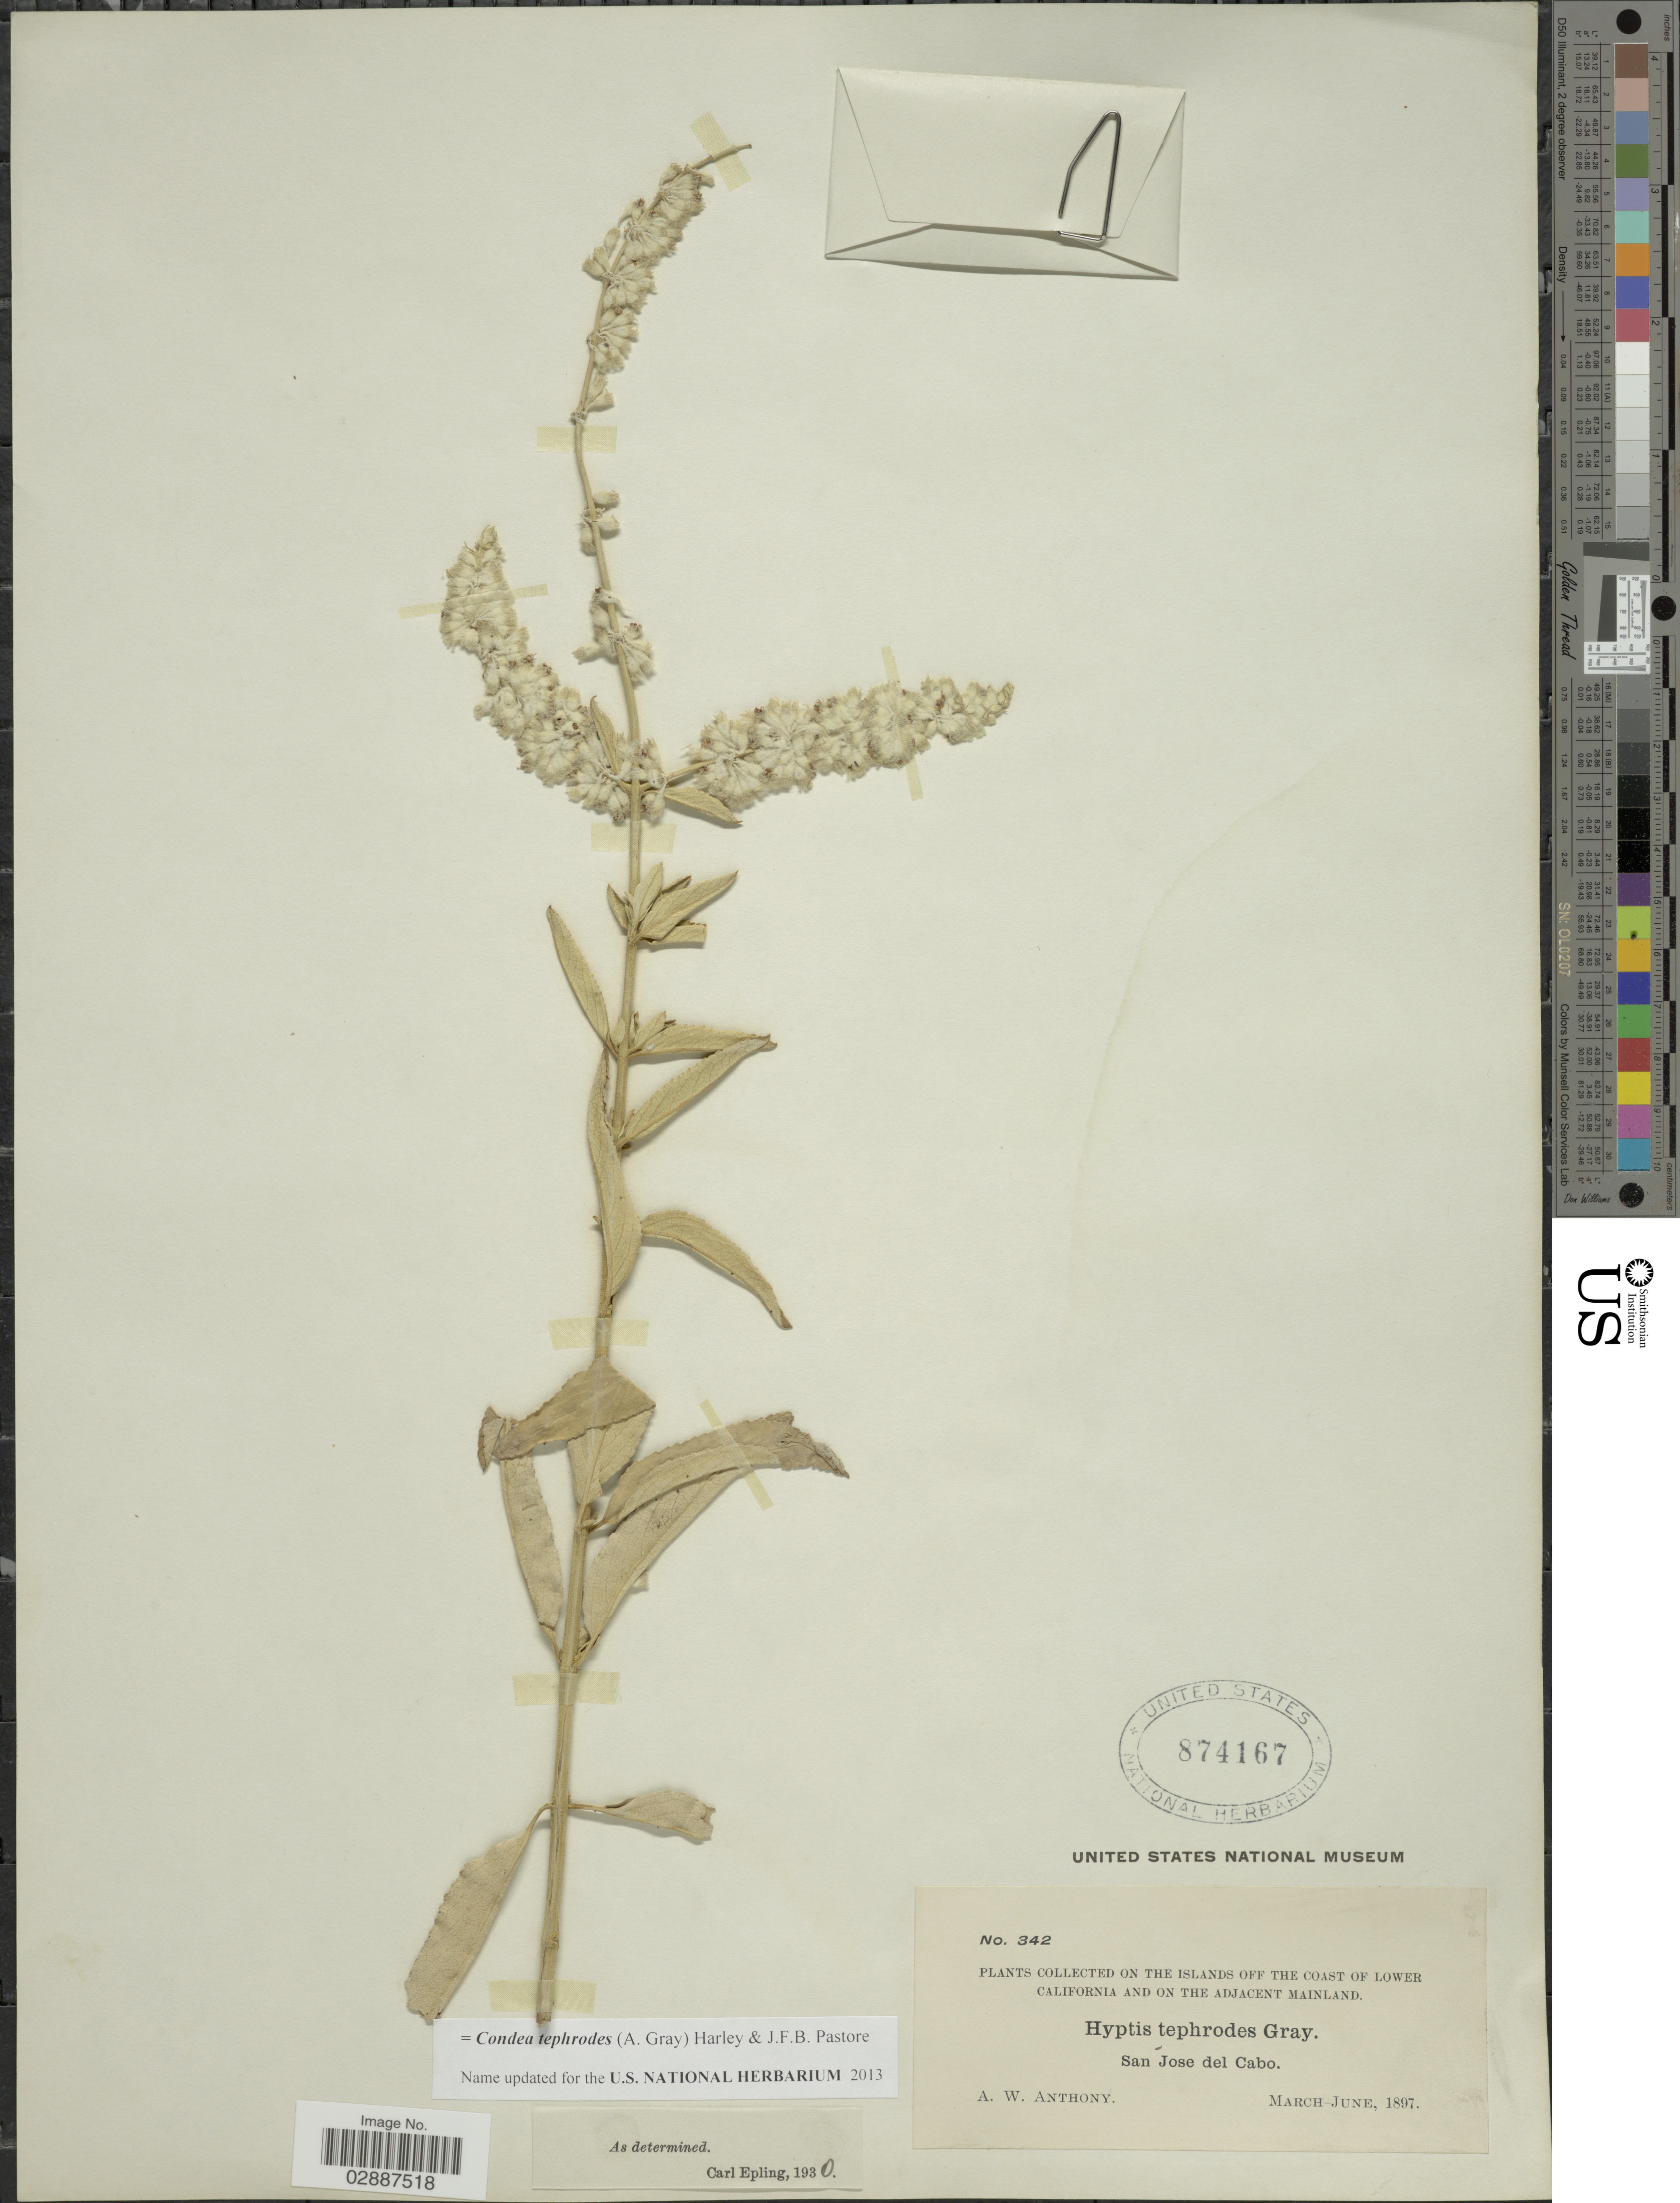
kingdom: Plantae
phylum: Tracheophyta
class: Magnoliopsida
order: Lamiales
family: Lamiaceae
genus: Condea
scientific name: Condea tephrodes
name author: (A. Gray) Harley & J.F.B. Pastore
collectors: A. W. Anthony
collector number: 342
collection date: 1897-03/1897-06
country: Mexico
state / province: Baja California Sur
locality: On the islands off the coast of Lower California and on the adjacent mainland. San Jose del Cabo.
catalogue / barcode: US 874167